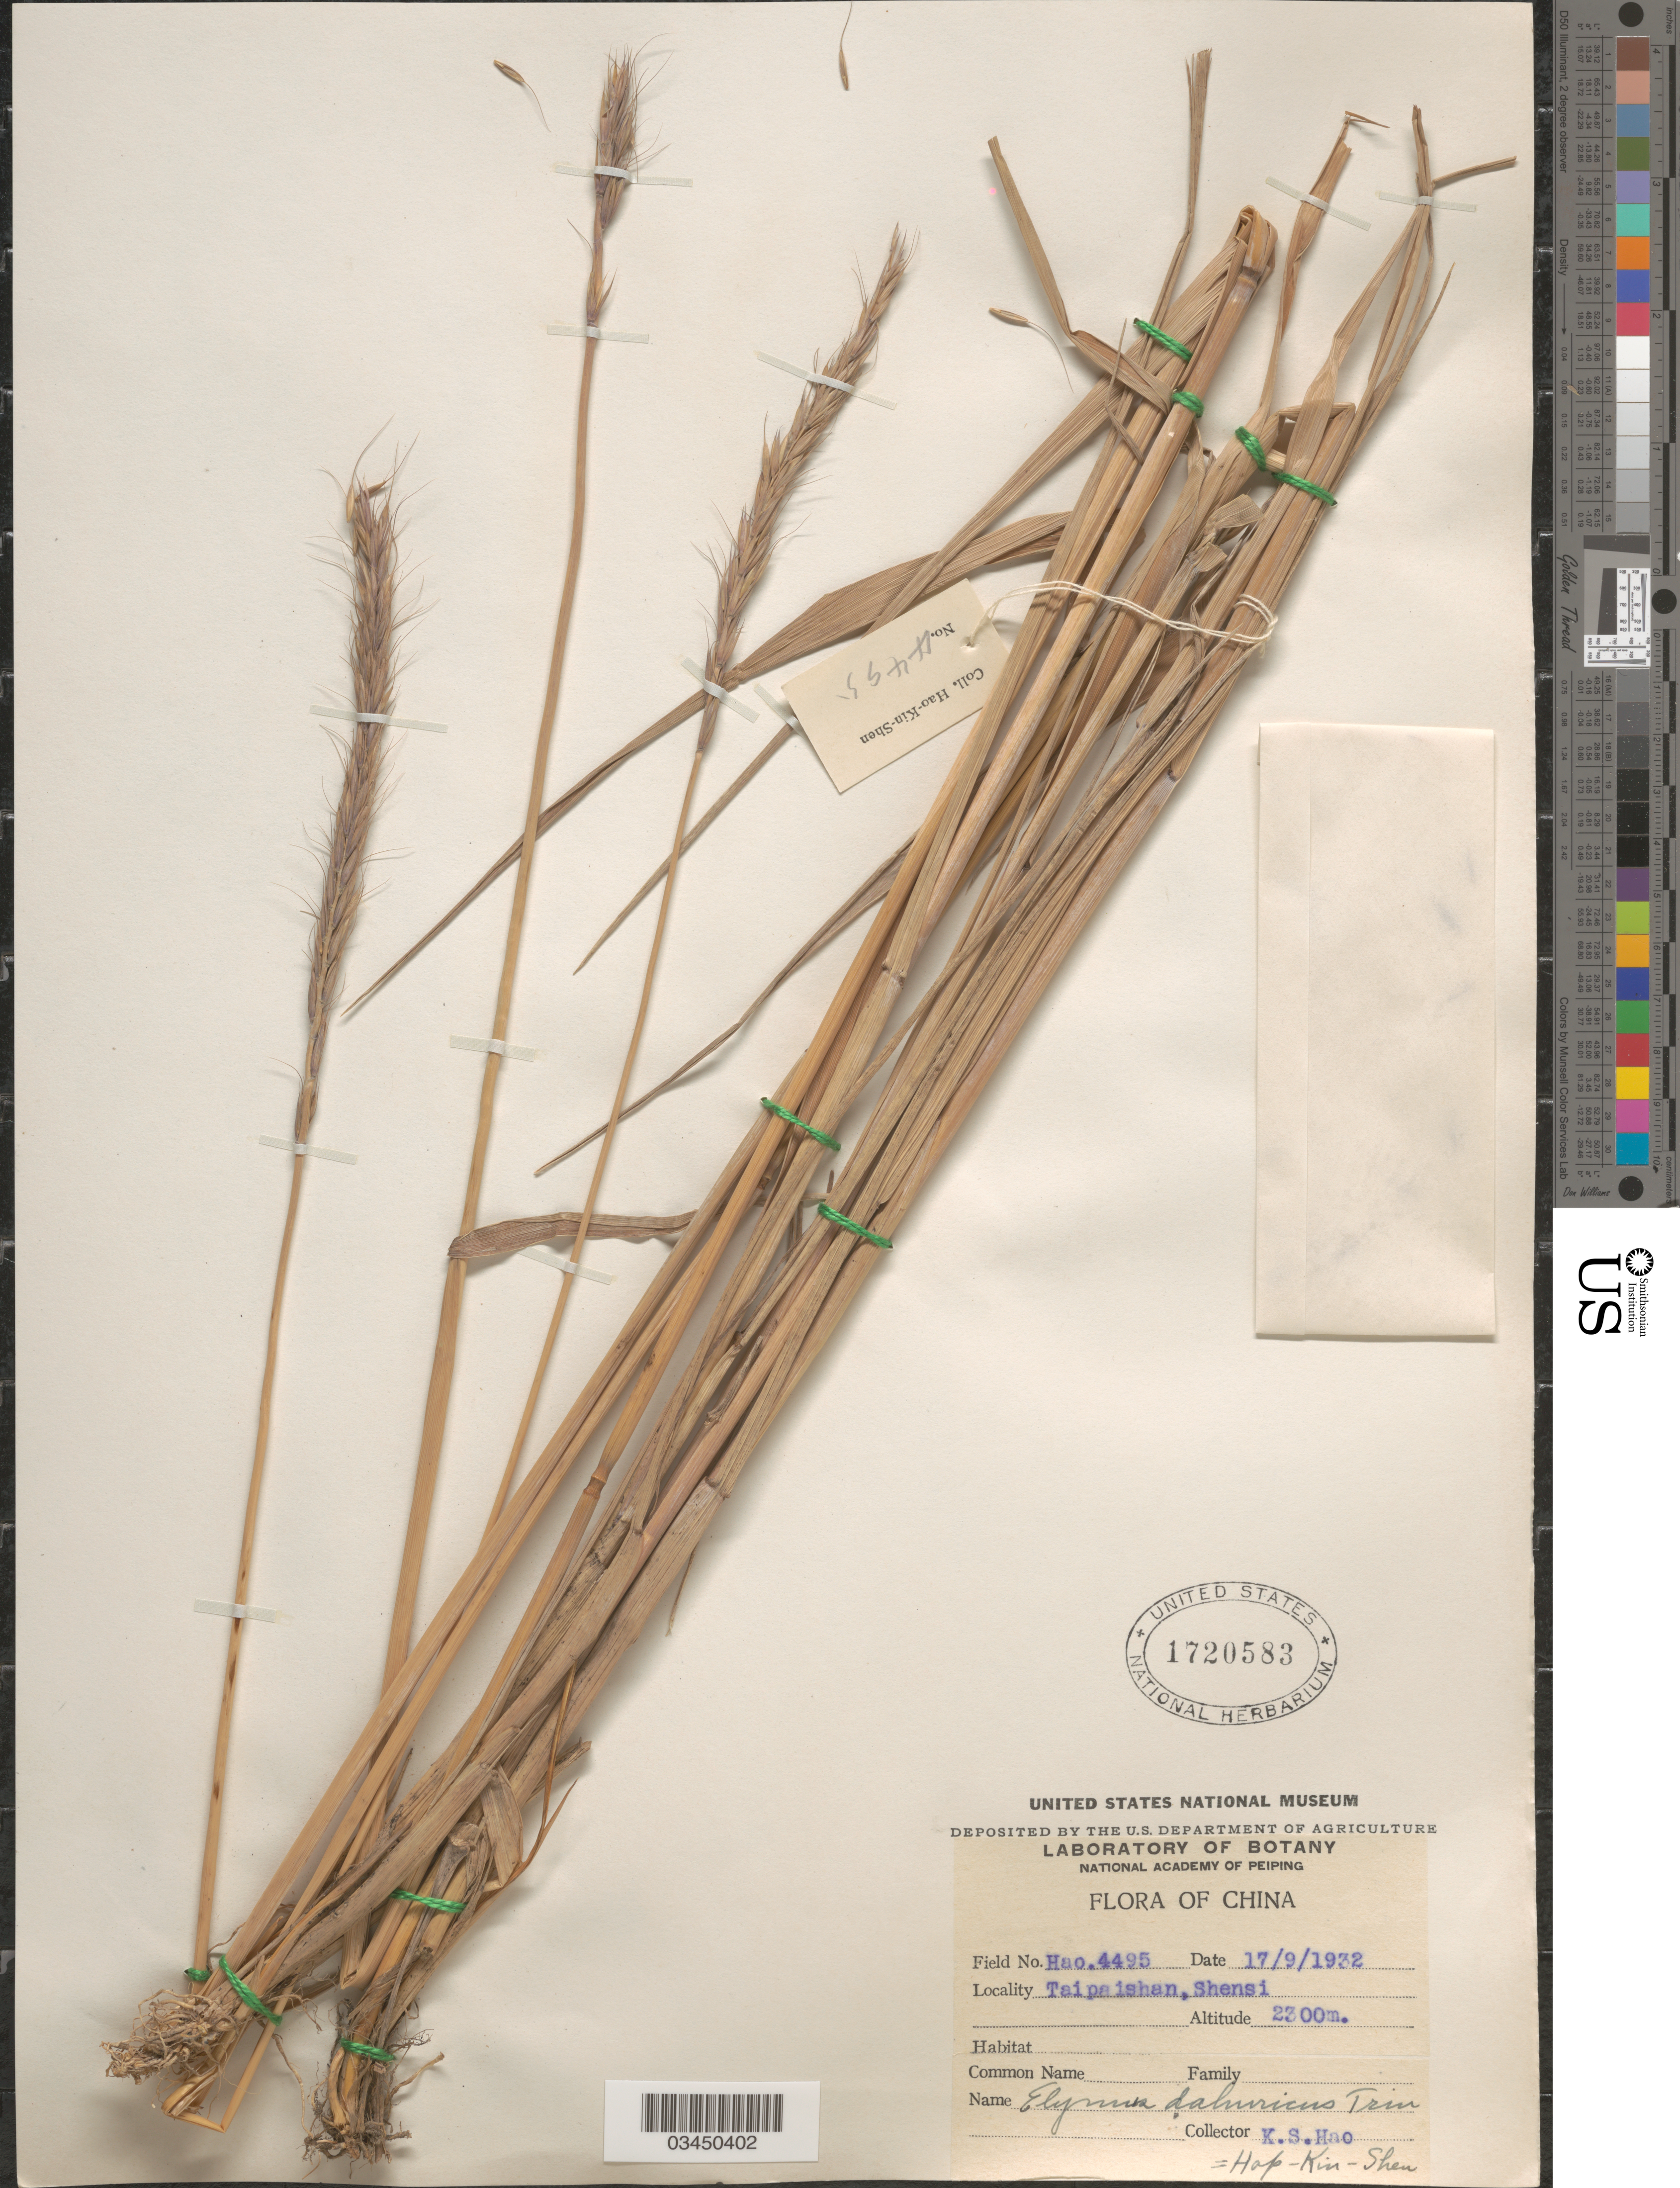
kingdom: Plantae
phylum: Tracheophyta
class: Liliopsida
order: Poales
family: Poaceae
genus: Elymus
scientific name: Elymus dahuricus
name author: Turcz. ex Griseb.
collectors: K. S. Hao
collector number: Hao.4495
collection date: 1932-09-17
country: China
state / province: Shaanxi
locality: Taipaishan, Shensi.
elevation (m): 2300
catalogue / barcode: US 1720583